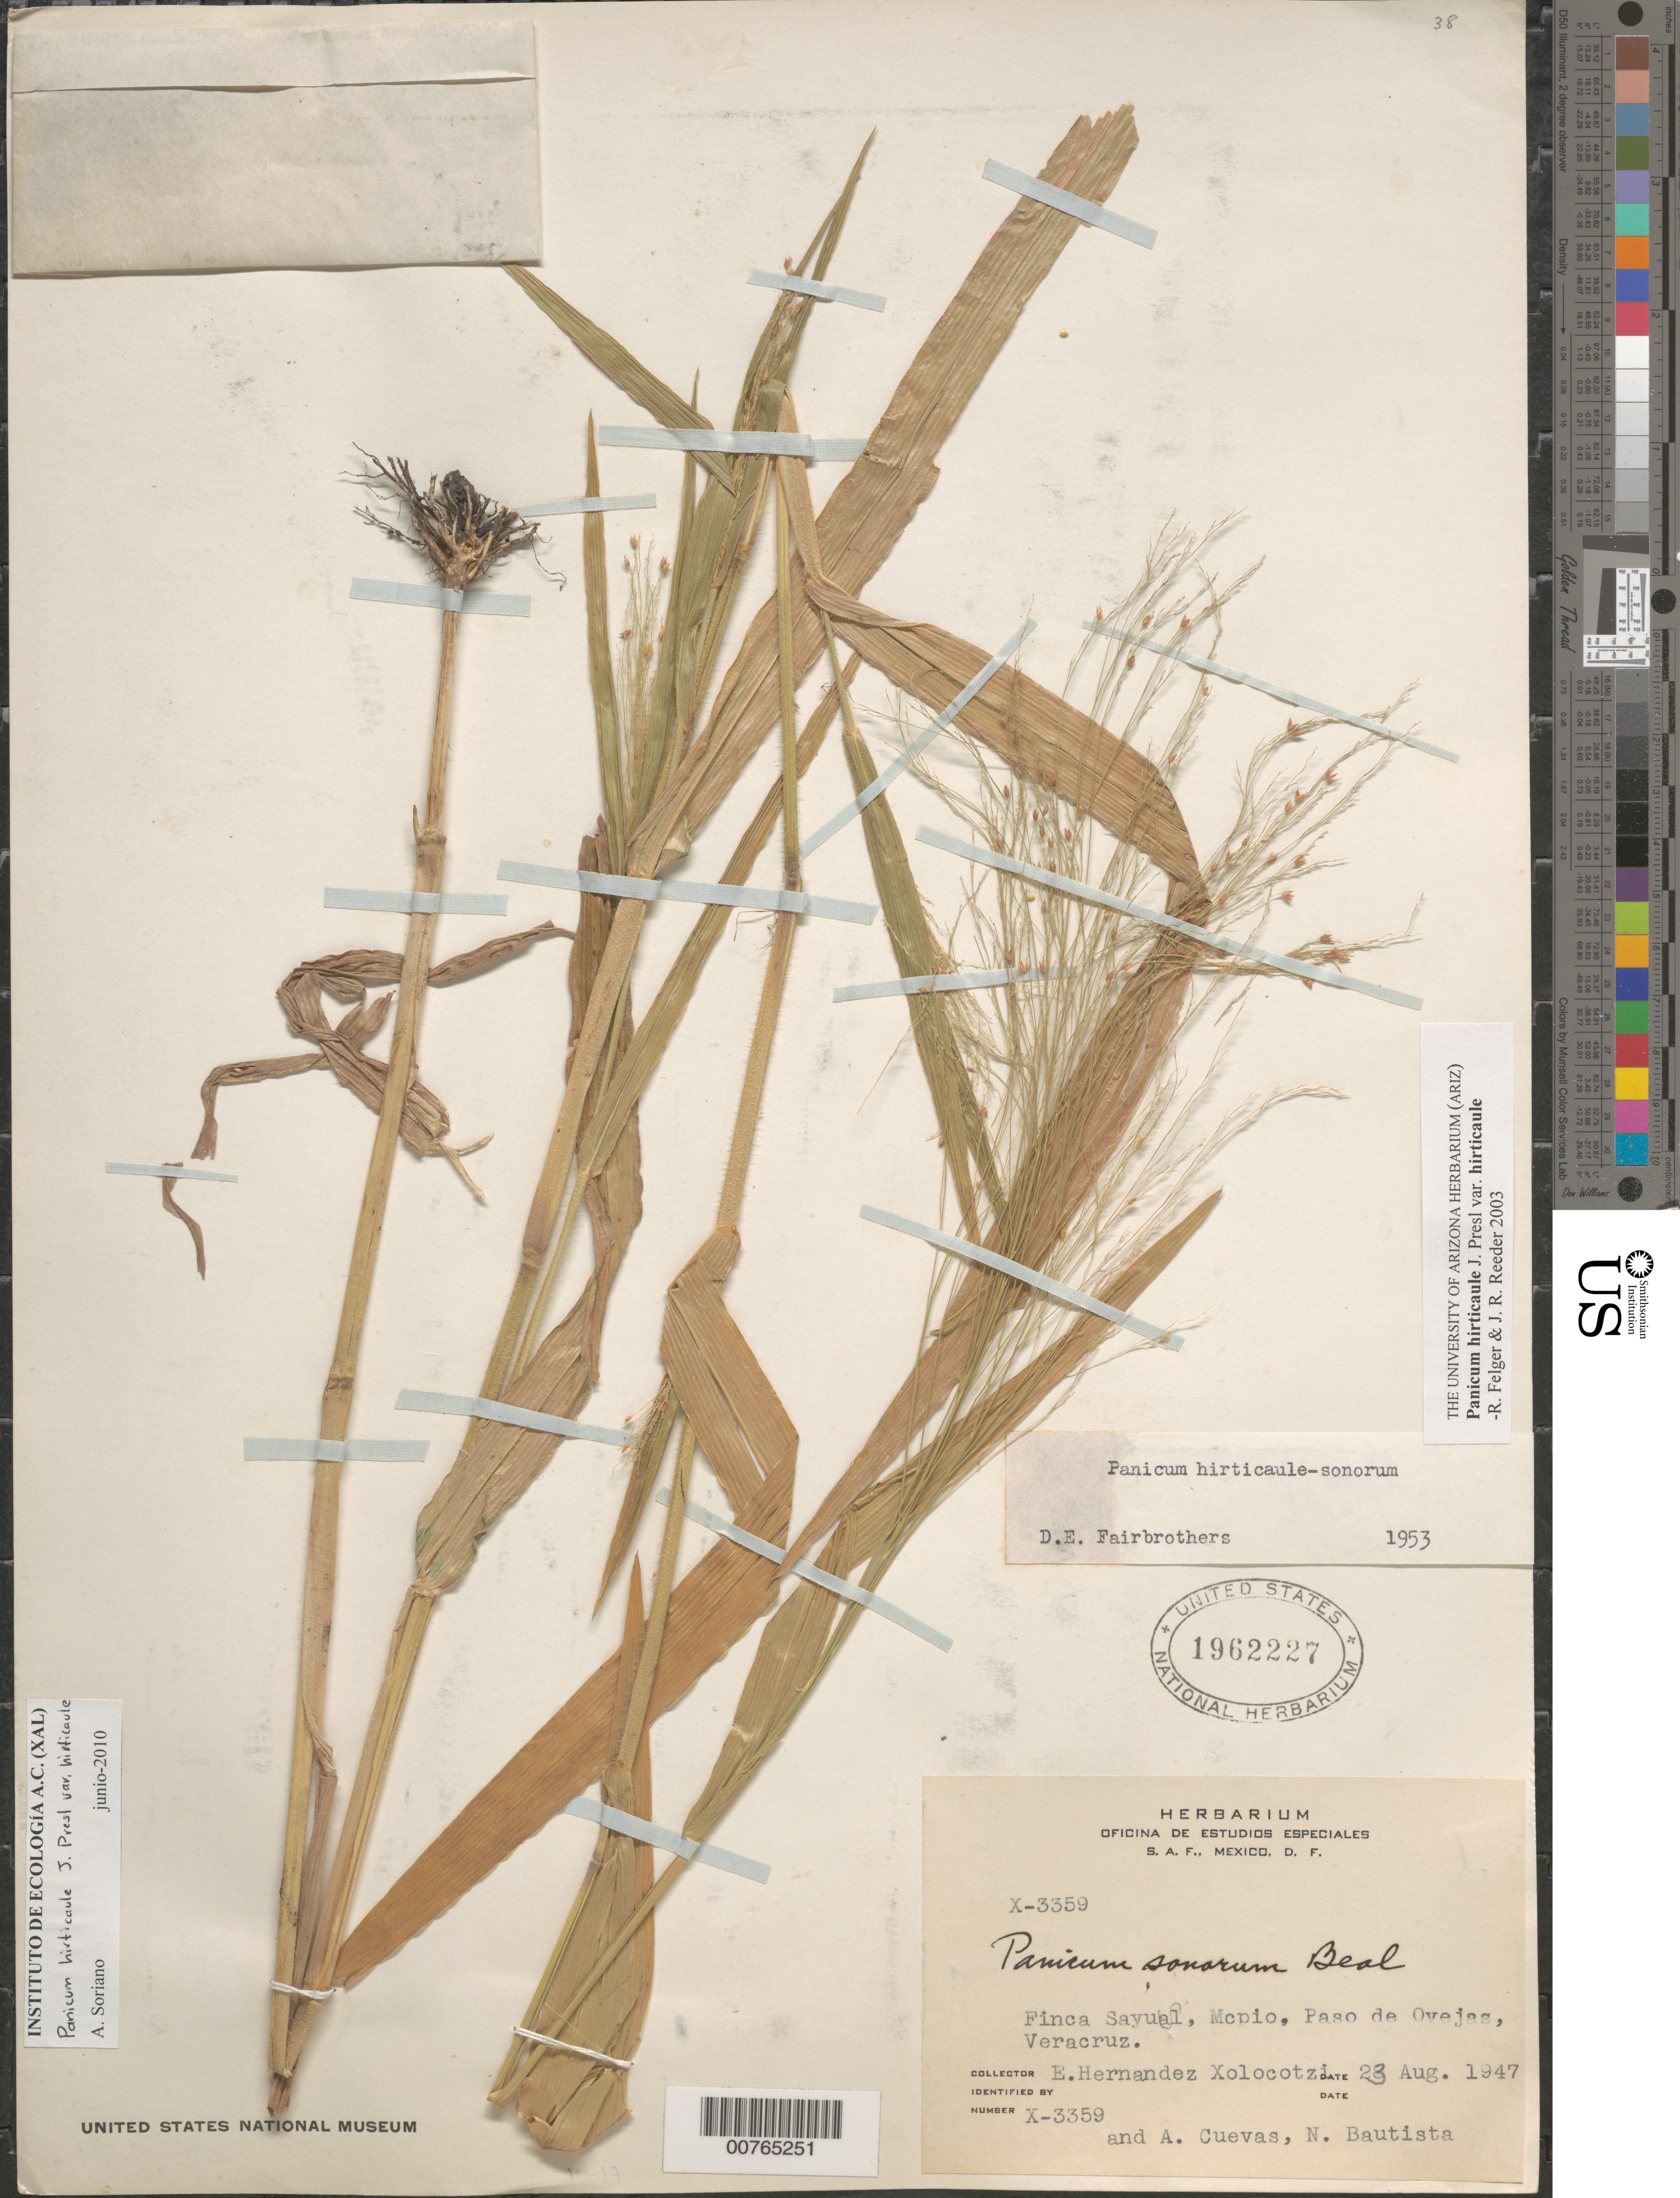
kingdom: Plantae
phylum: Tracheophyta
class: Liliopsida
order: Poales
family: Poaceae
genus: Panicum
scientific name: Panicum hirticaule var. hirticaule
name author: J. Presl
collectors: E. I. Hernández-X., A. Cuevas & N. Bautista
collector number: X-3359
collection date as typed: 23 Aug 1947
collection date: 1947-08-23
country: Mexico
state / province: Veracruz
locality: Actopan, Cofre de Perote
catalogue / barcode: US 1962227